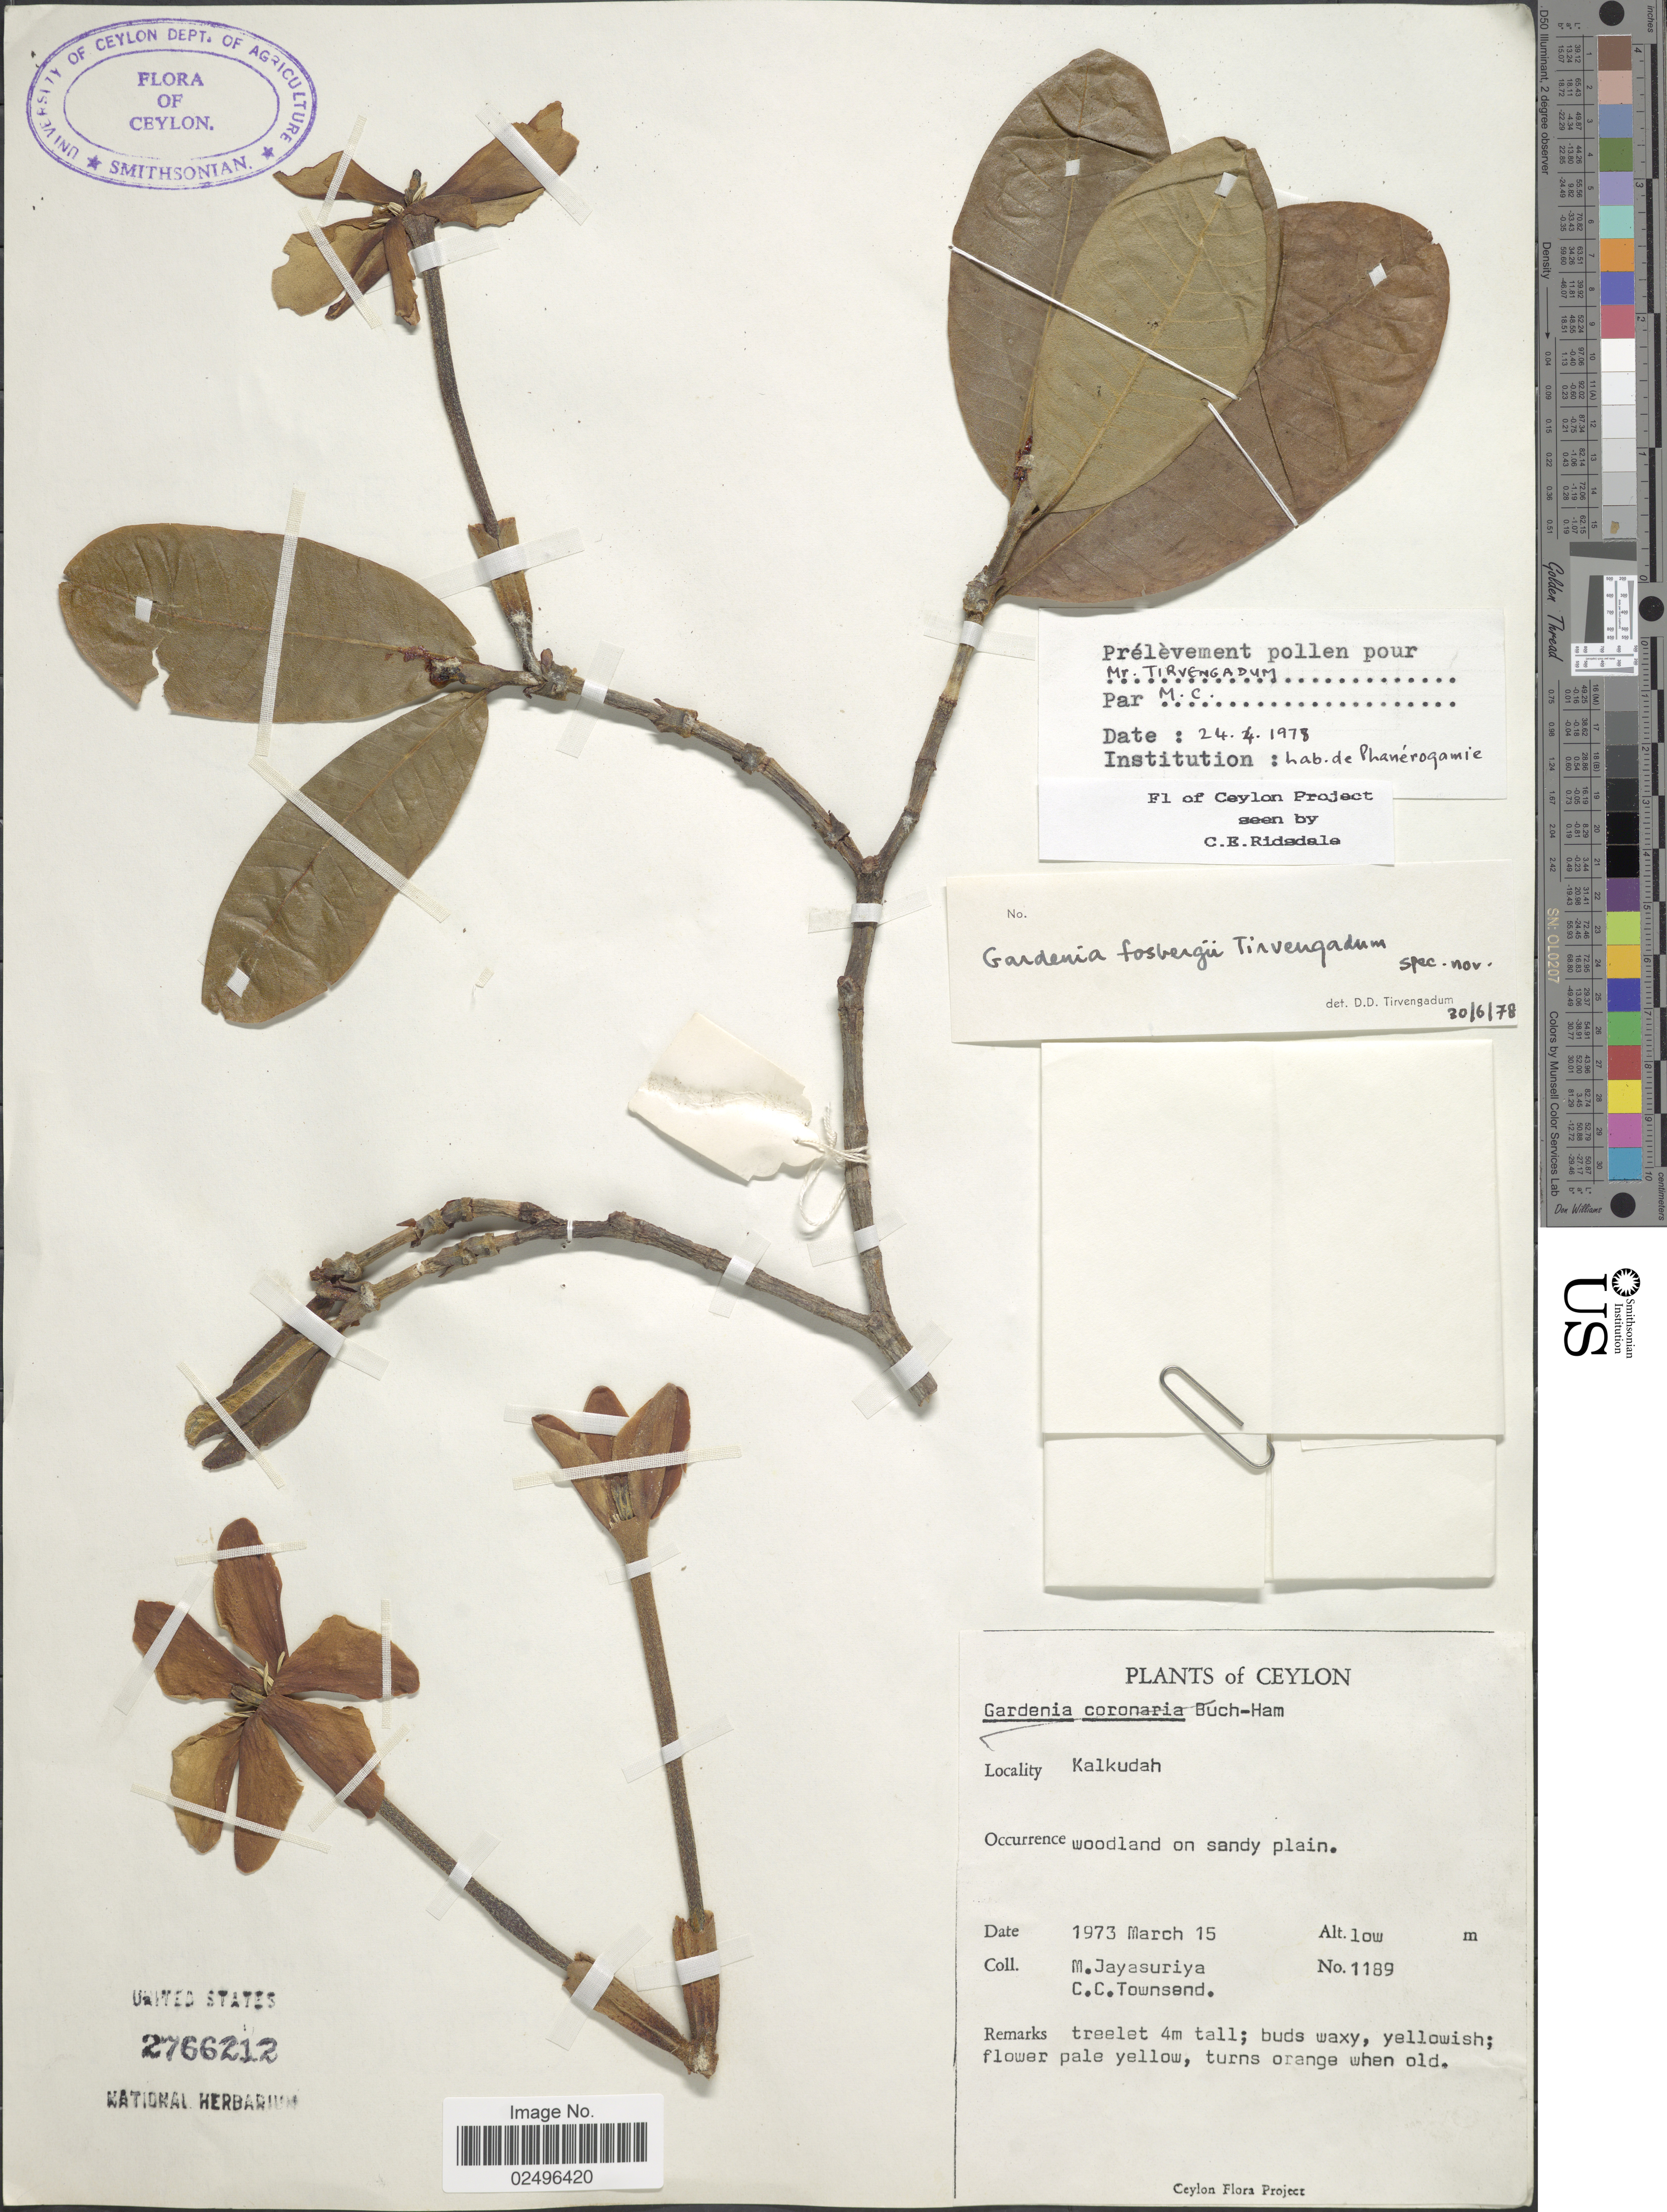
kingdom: Plantae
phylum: Tracheophyta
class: Magnoliopsida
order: Gentianales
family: Rubiaceae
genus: Gardenia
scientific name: Gardenia fosbergii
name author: Tirveng.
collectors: M. Jayasuriya & C. C. Townsend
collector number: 1189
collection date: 1973-03-15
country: Sri Lanka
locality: Kalkudah, Ceylon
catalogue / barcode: US 2766212